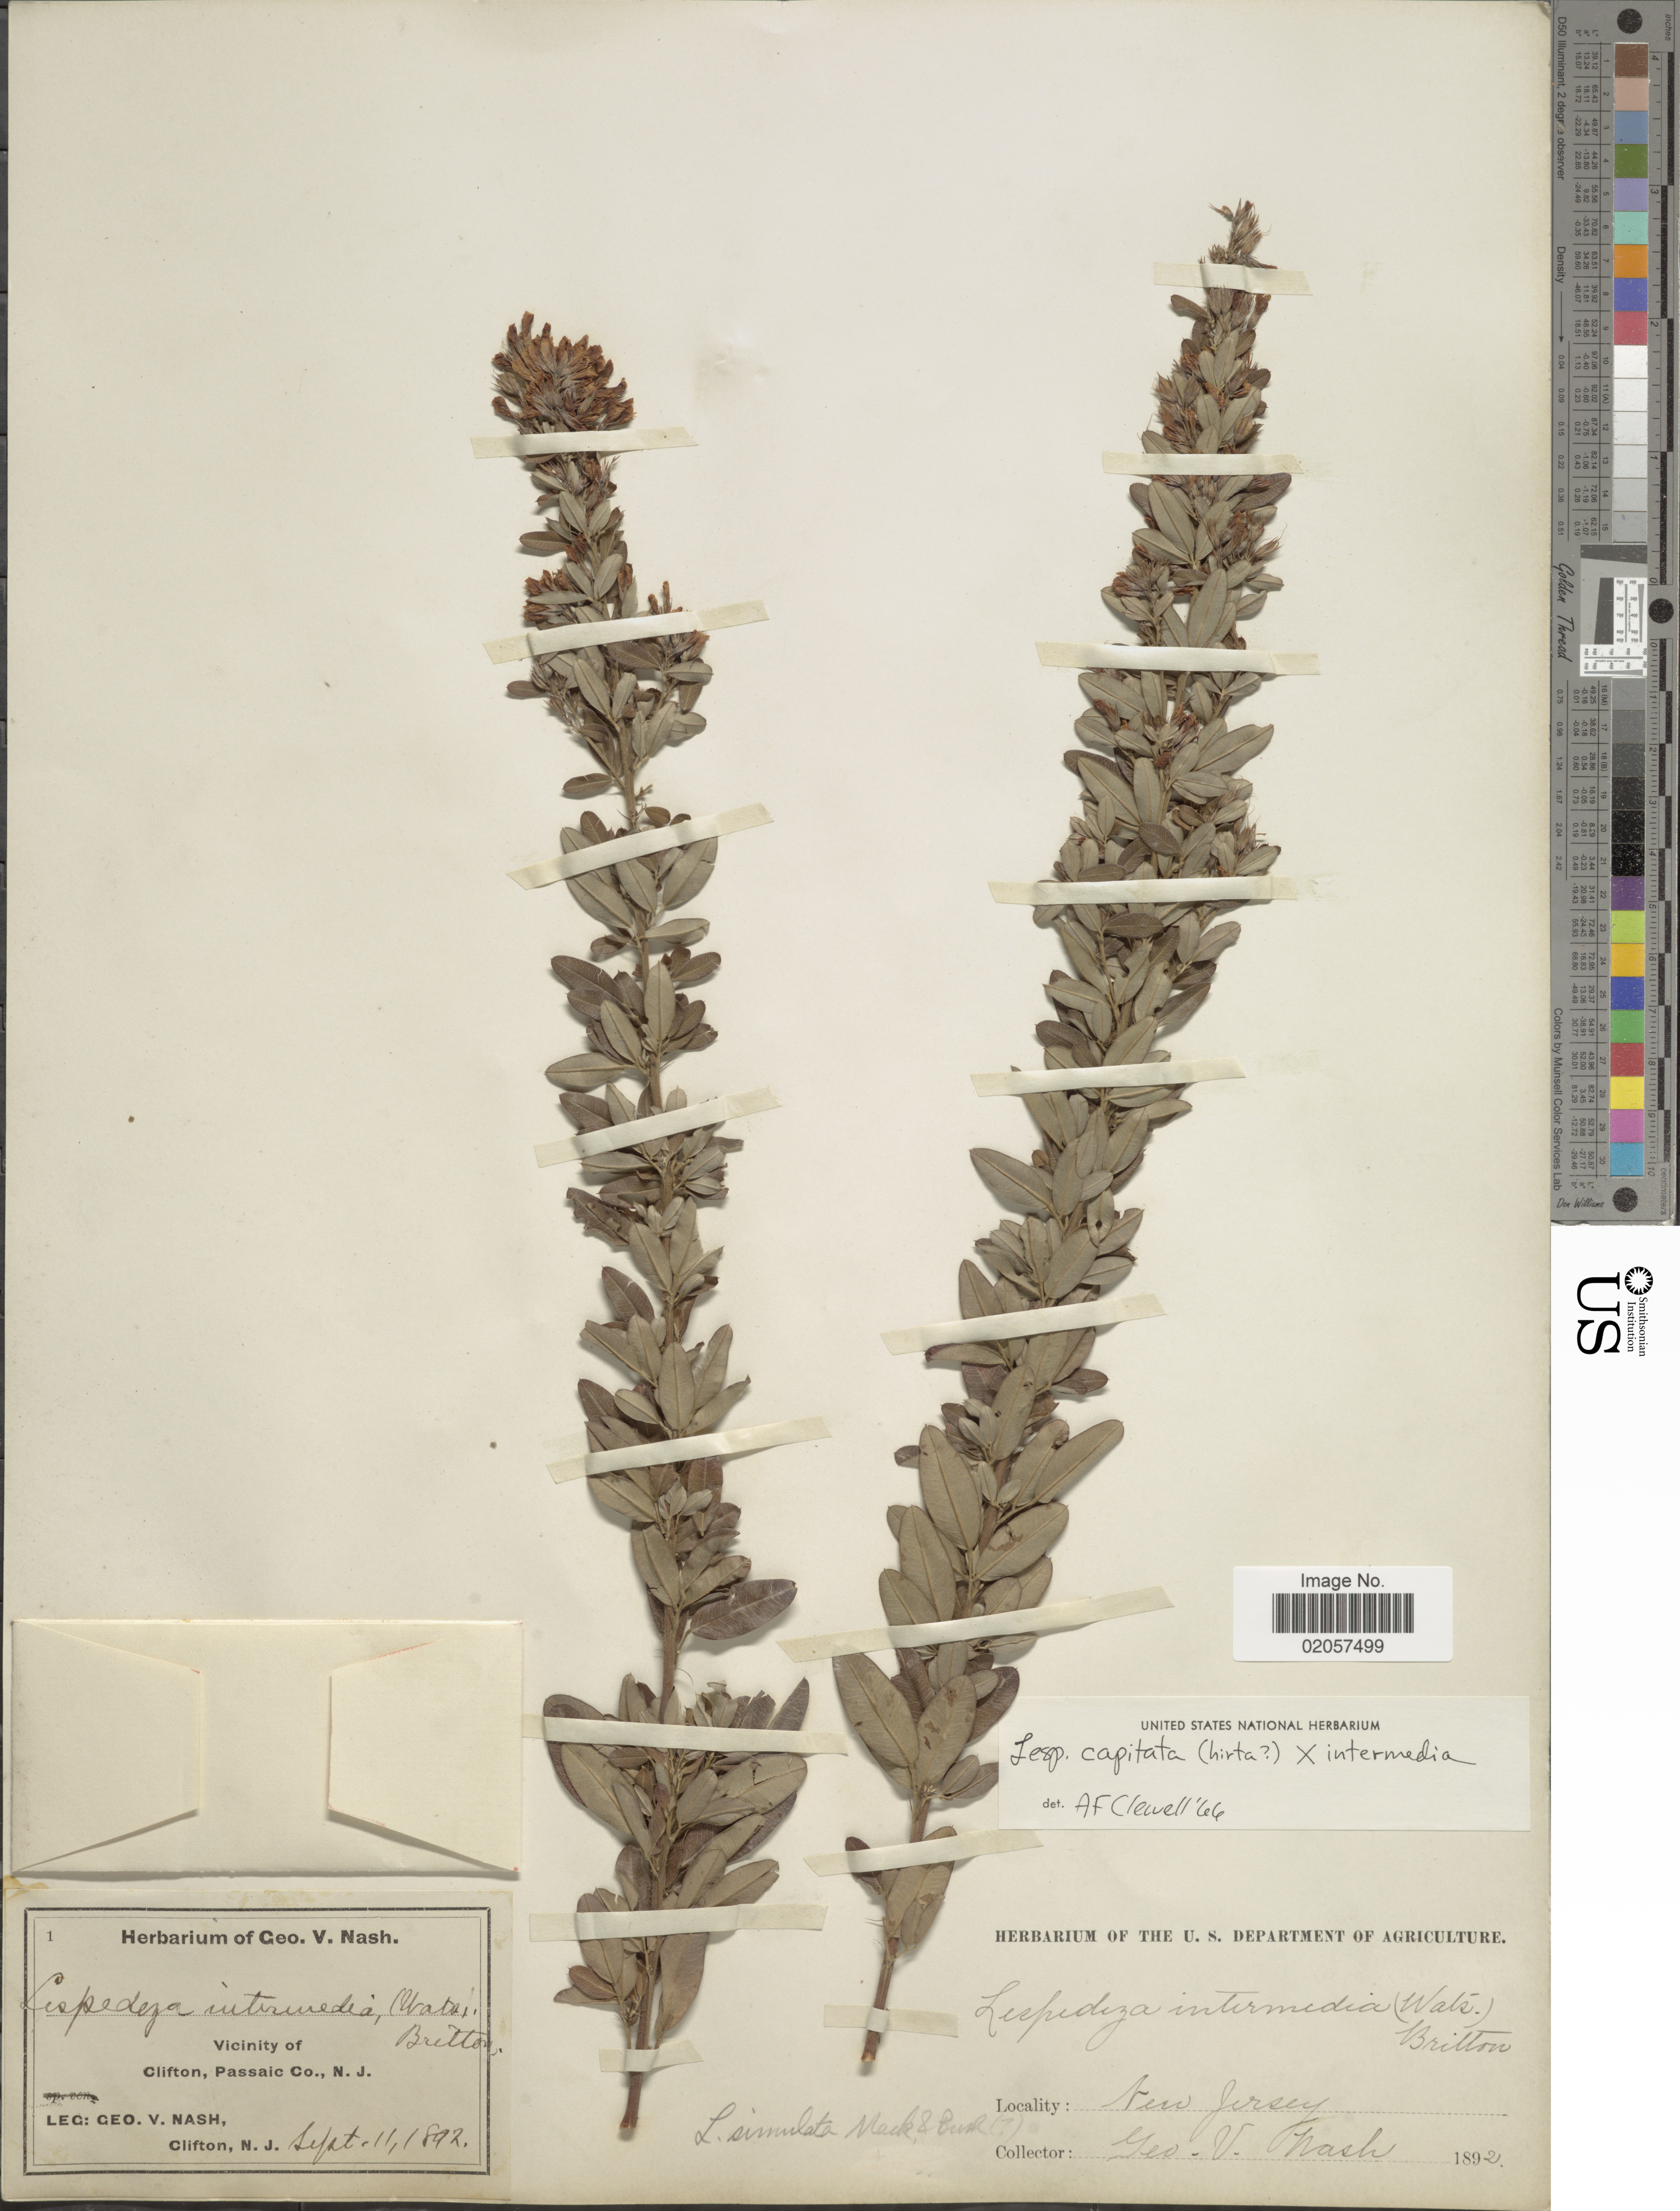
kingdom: Plantae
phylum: Tracheophyta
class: Magnoliopsida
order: Fabales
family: Fabaceae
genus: Lespedeza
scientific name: Lespedeza capitata x L. intermedia (S. Watson) Britton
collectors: G. V. Nash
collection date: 1892-09-11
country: United States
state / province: New Jersey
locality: Vicinity of Clifton, Passaic Co., N.J.